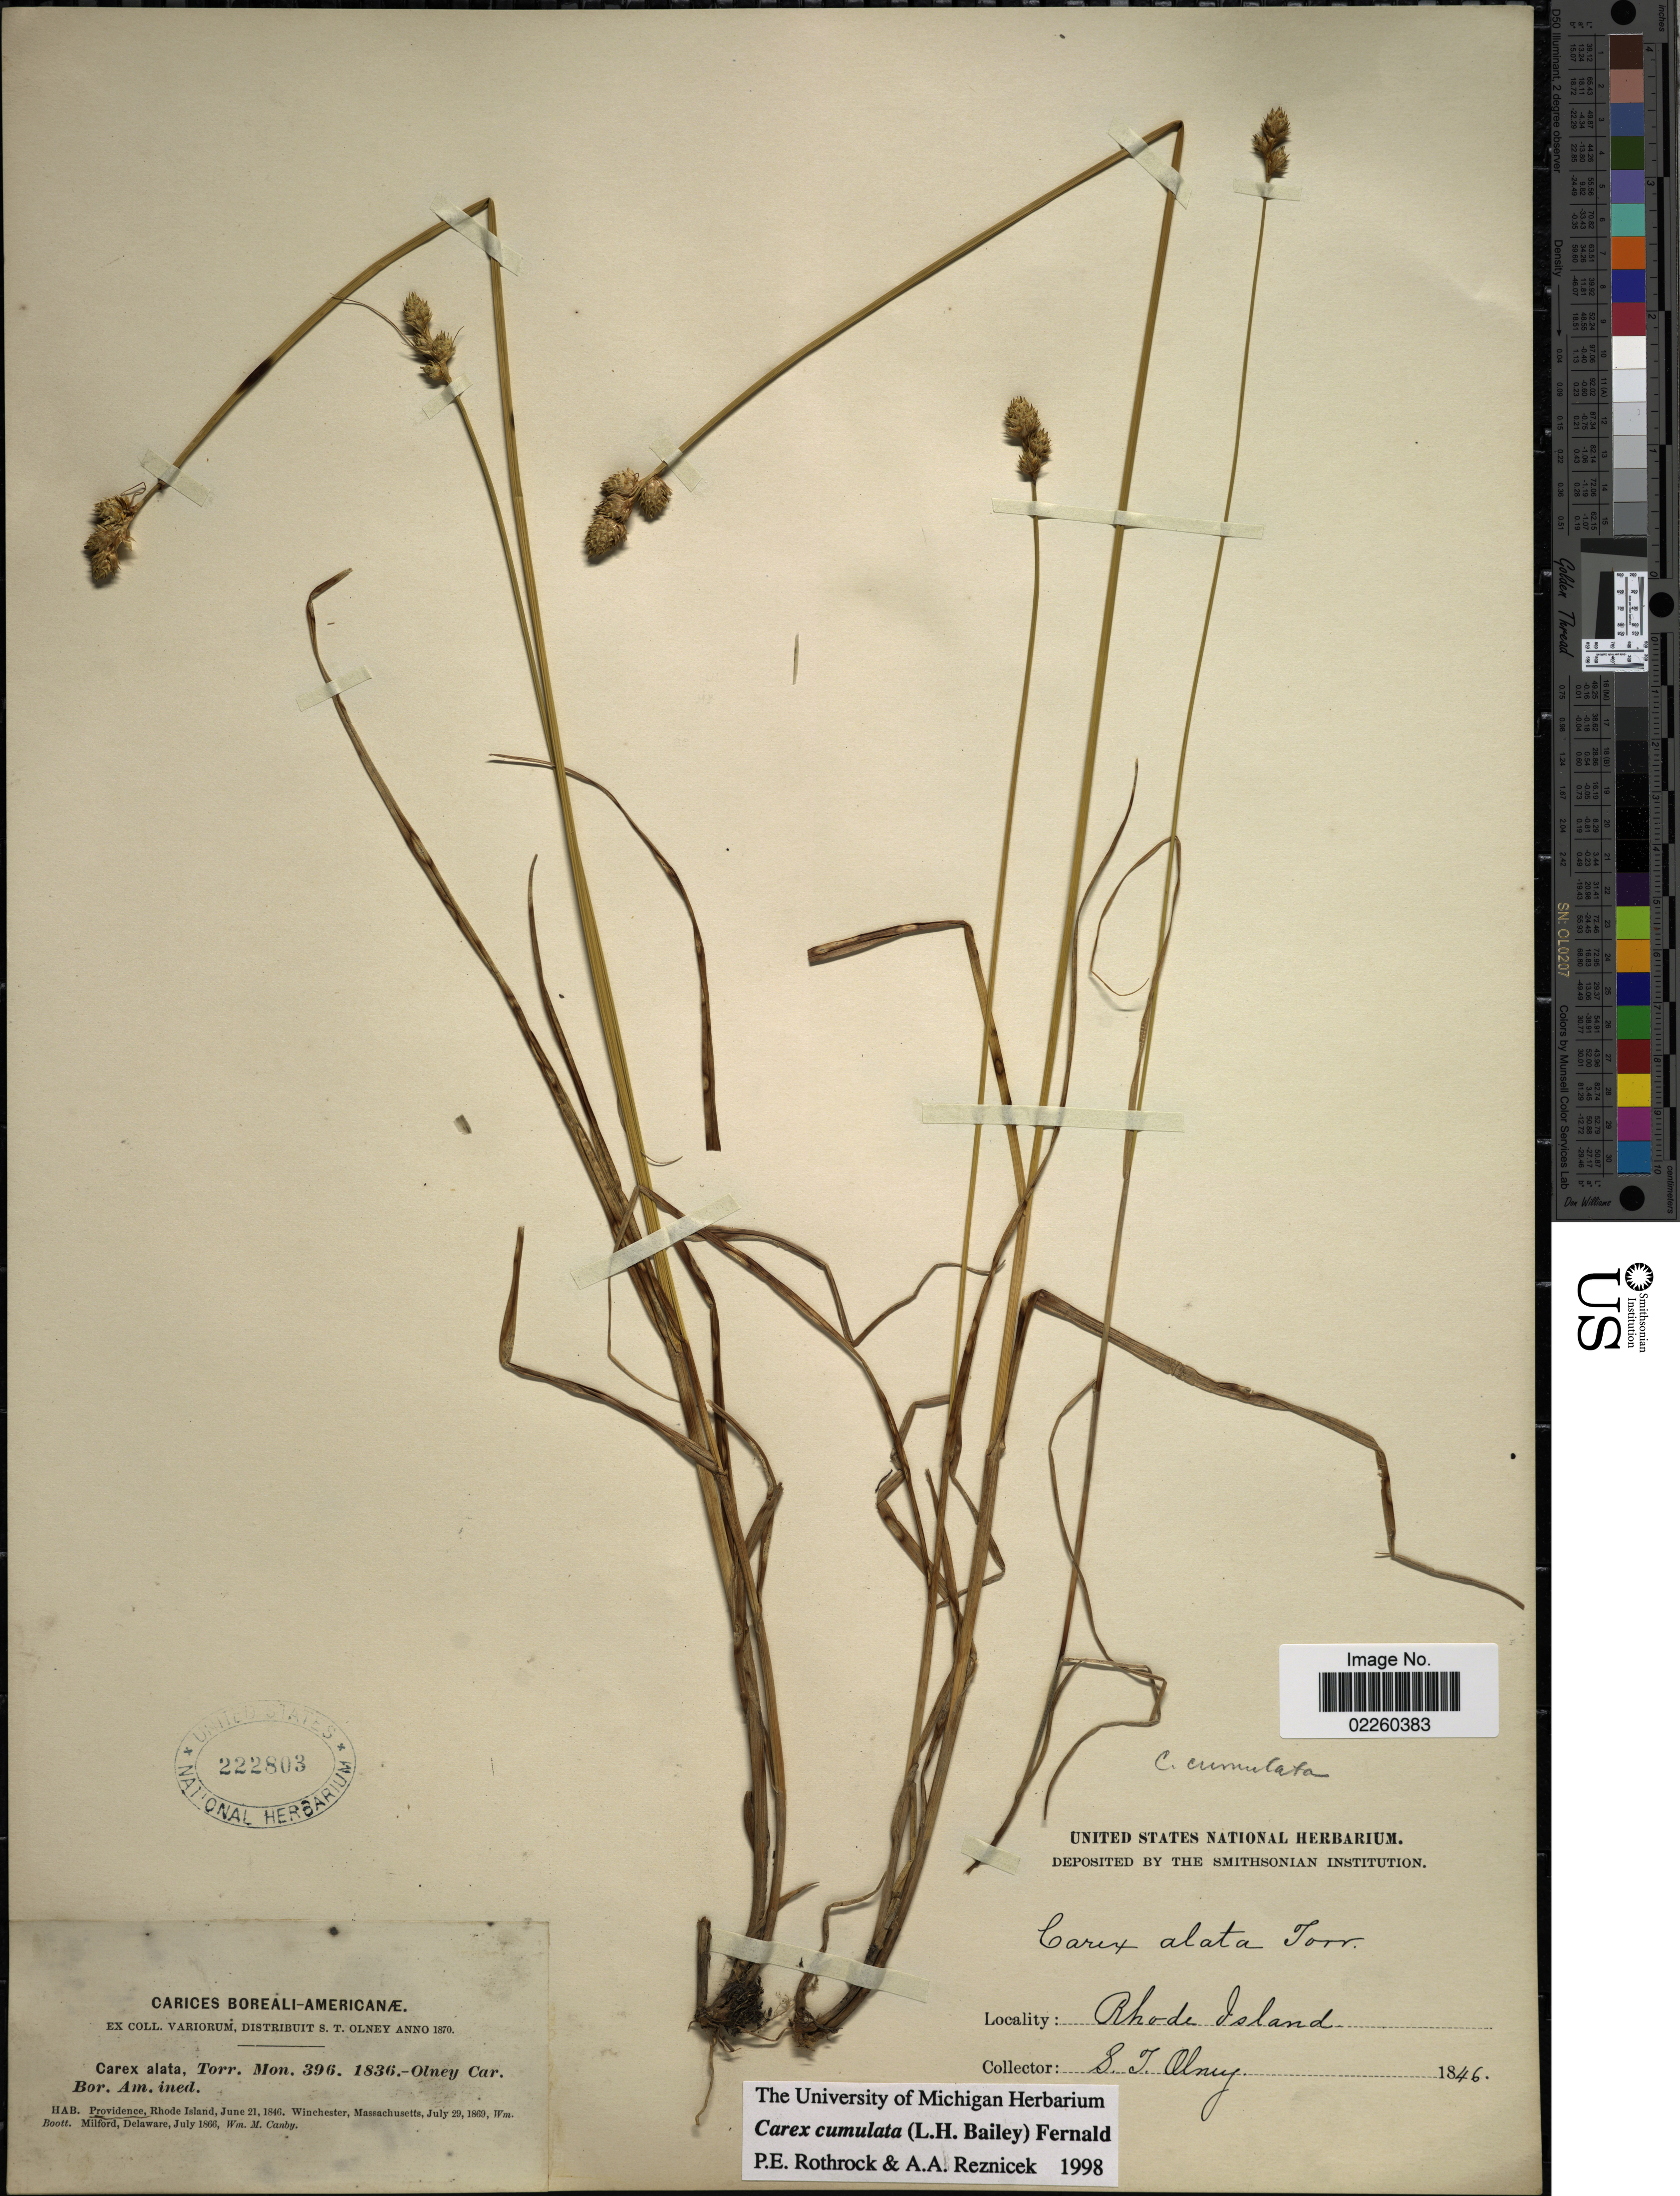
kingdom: Plantae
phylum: Tracheophyta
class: Liliopsida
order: Poales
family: Cyperaceae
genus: Carex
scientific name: Carex cumulata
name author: (L.H. Bailey) Mack.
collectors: S. Olney, W. Boott & W. M. Canby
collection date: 1846-06-21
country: United States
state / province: Rhode Island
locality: Providence, Rhode Island, Winchester, Massachusetts, Milford Delaware [unsure placement]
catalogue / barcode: US 222803